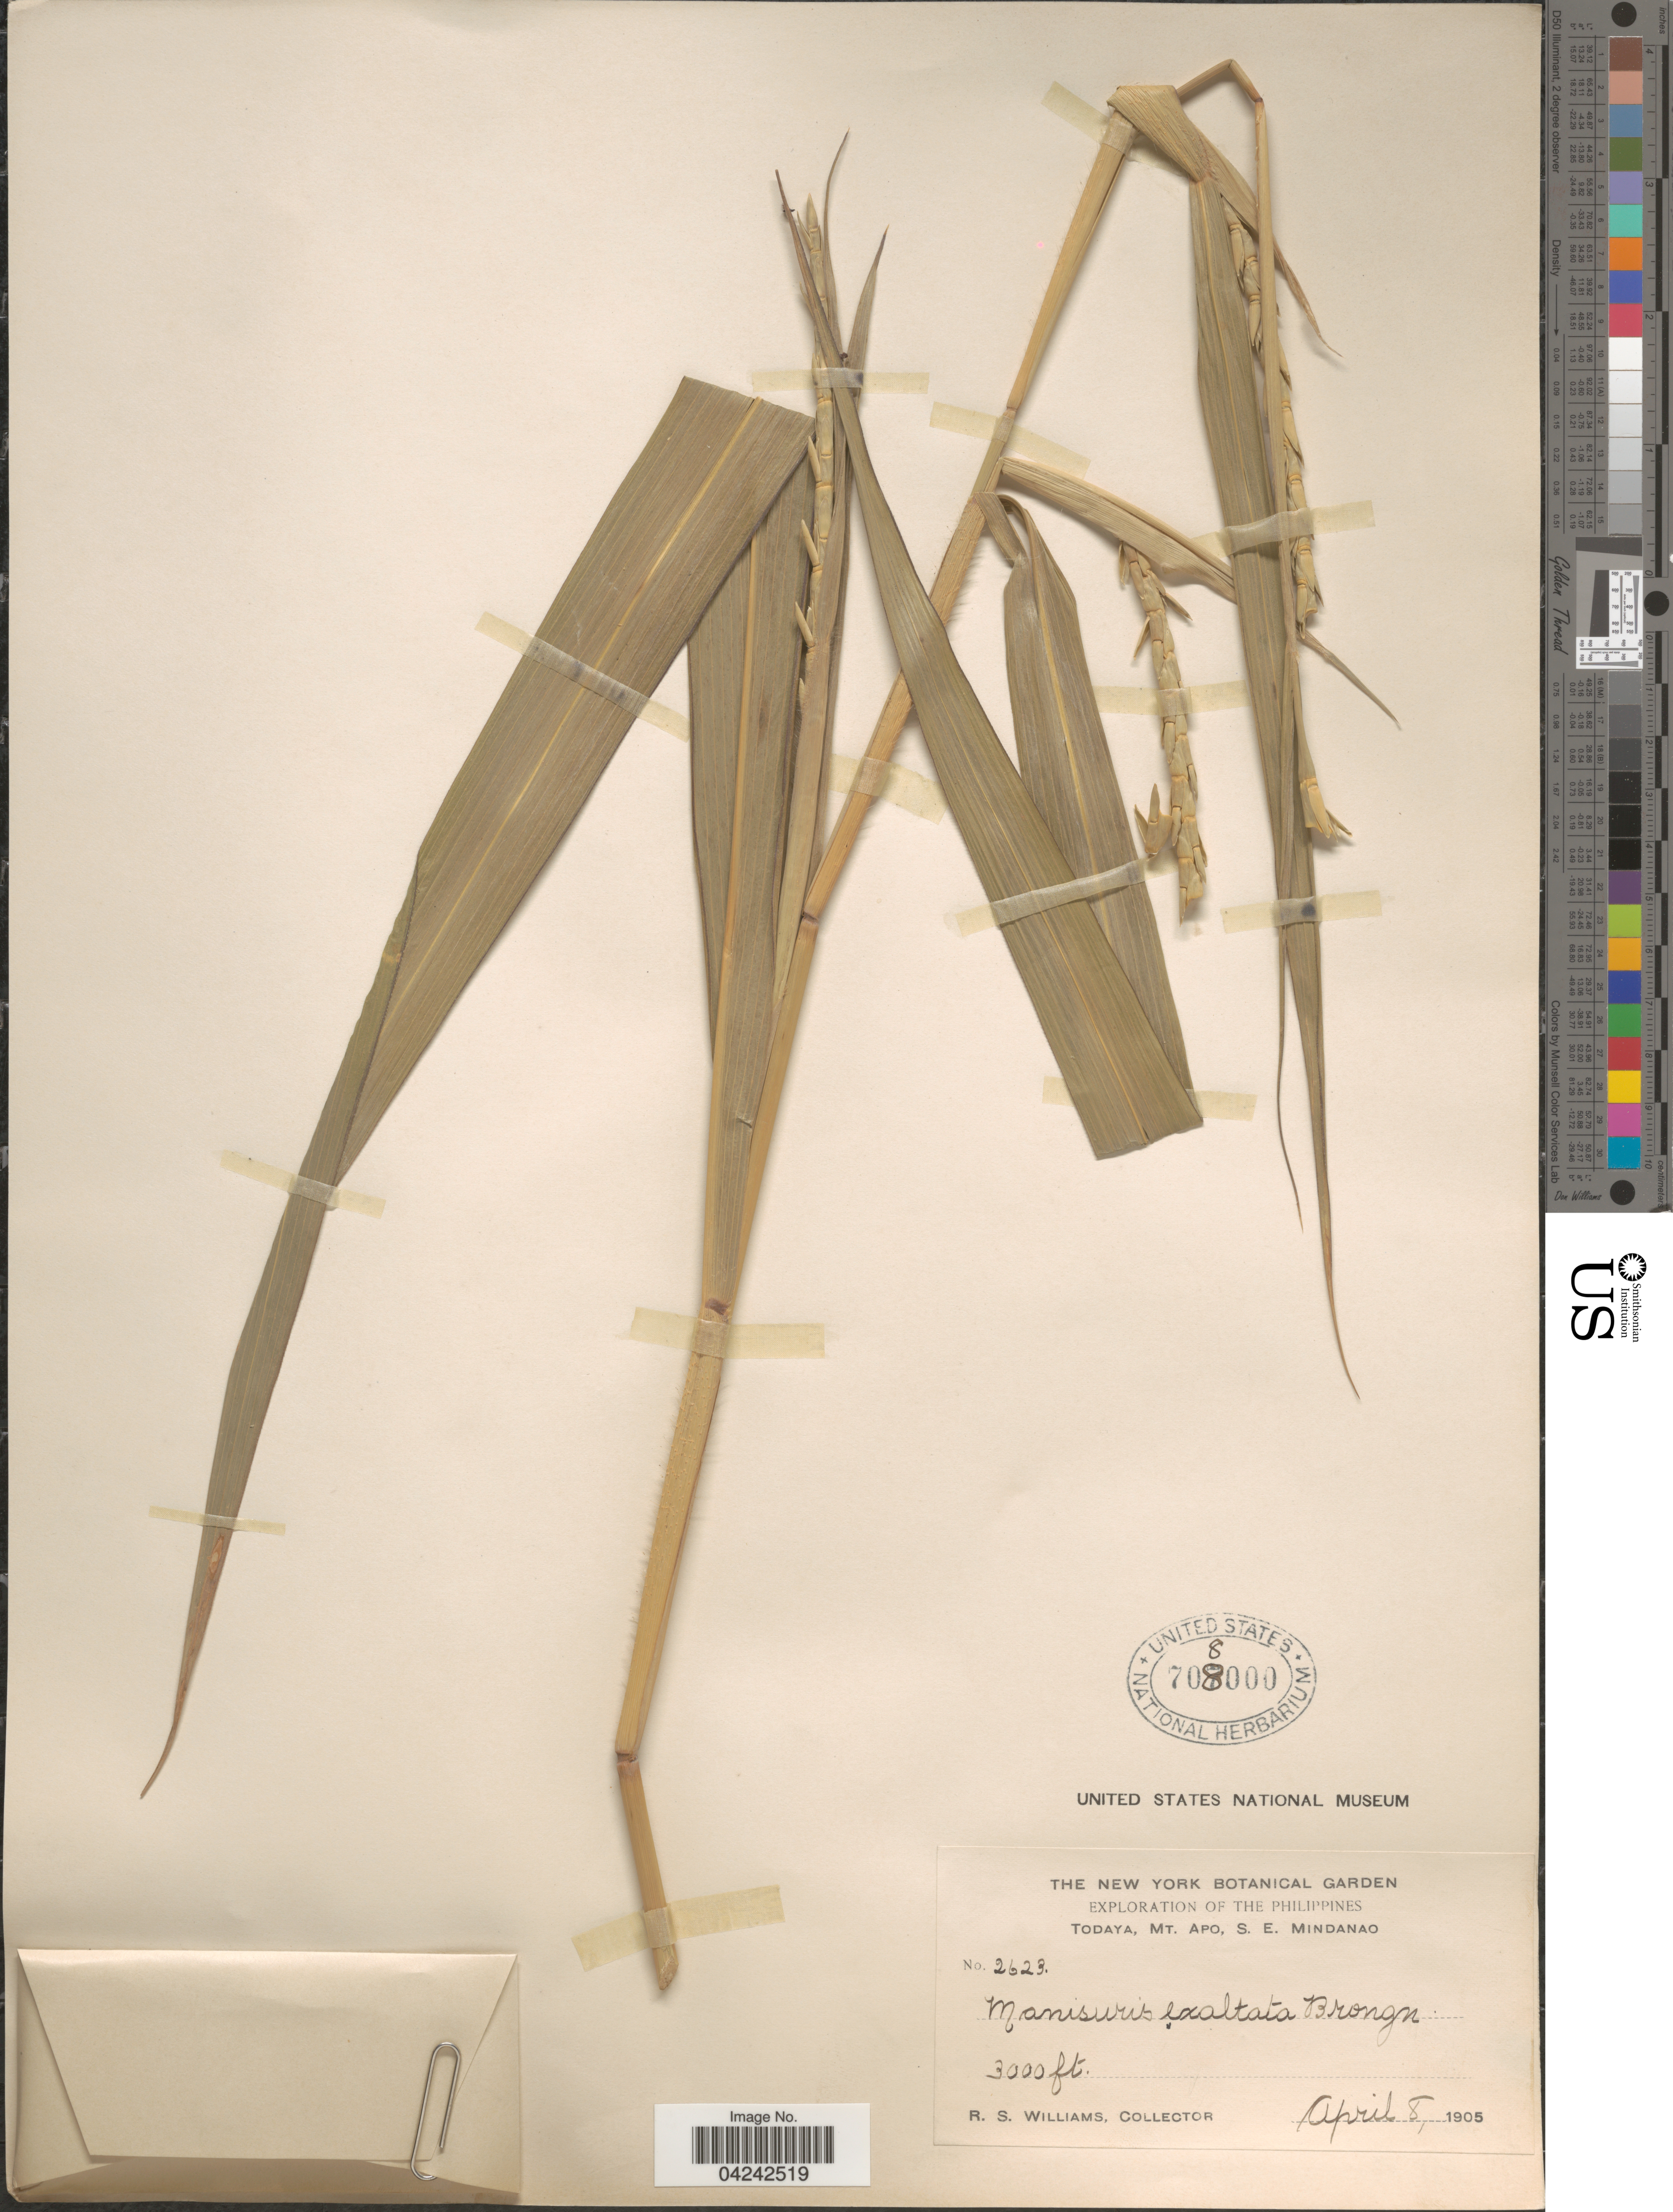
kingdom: Plantae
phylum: Tracheophyta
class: Liliopsida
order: Poales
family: Poaceae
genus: Rottboellia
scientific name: Rottboellia cochinchinensis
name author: (Lour.) Clayton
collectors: R. S. Williams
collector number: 2623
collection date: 1905-04-08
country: Philippines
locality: Exploration of the Philippines. Todaya, Mt. Apo, S. E. Mindanao.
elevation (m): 914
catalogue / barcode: US 708000